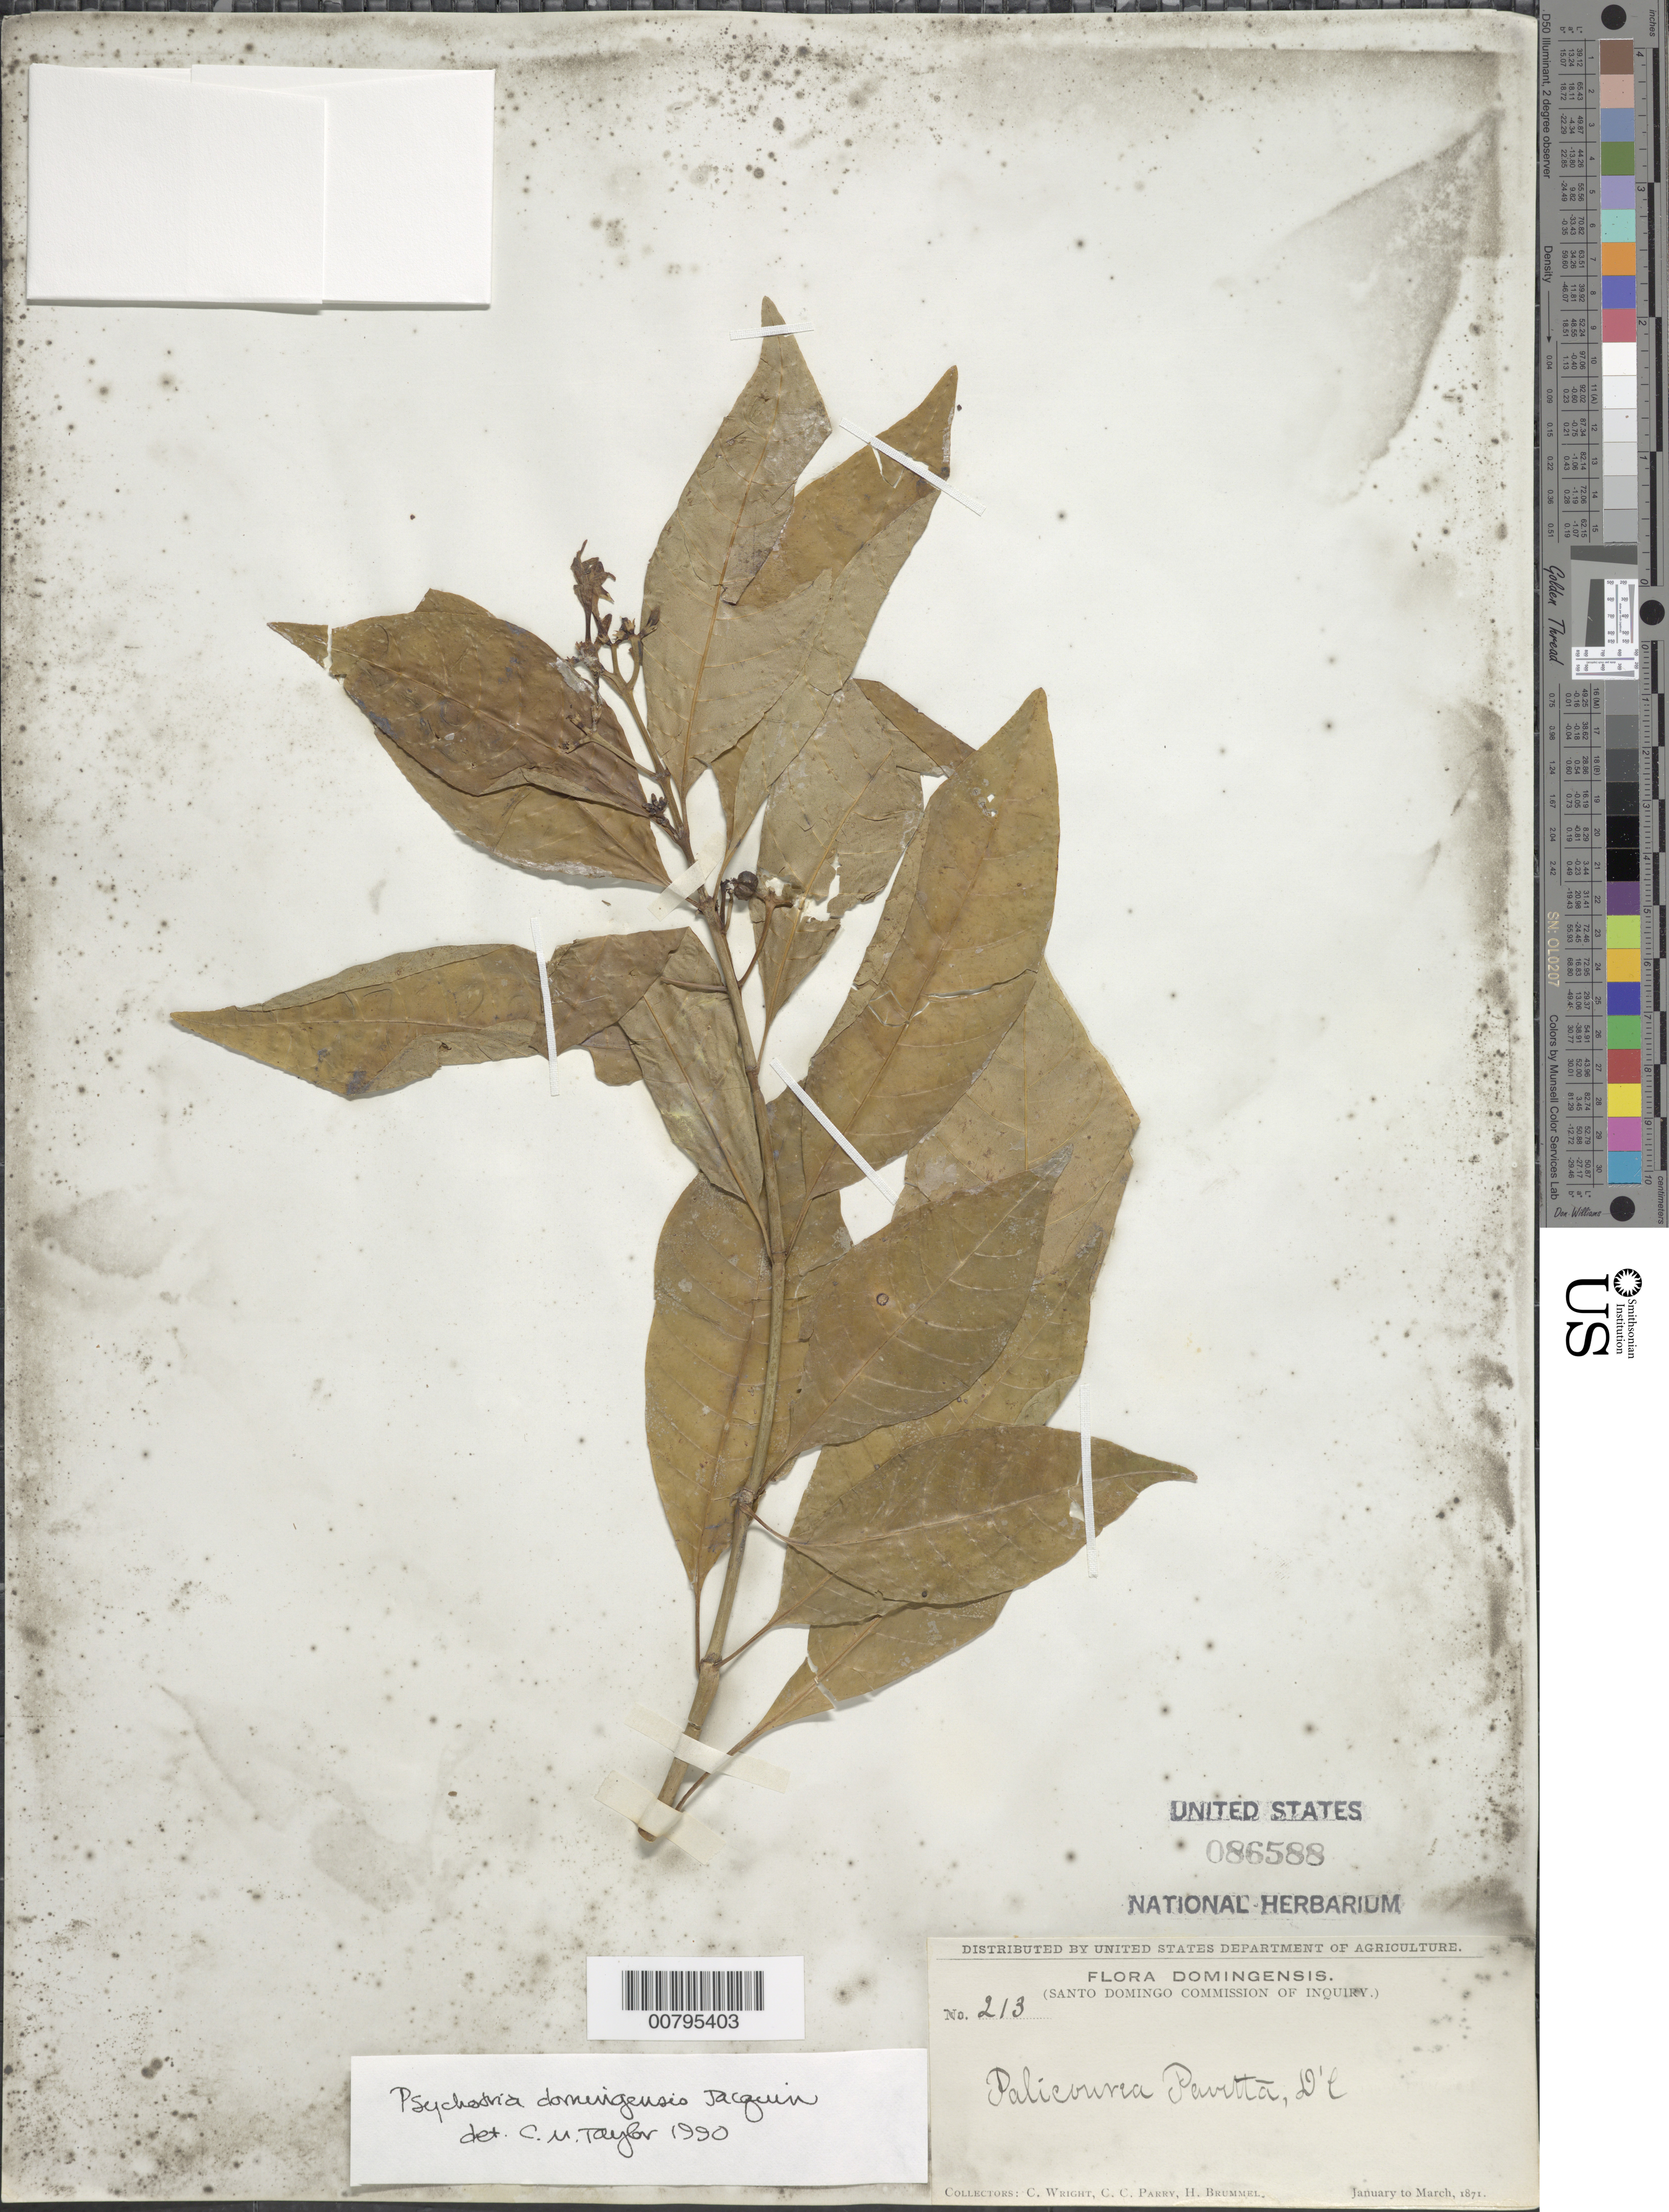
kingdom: Plantae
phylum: Tracheophyta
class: Magnoliopsida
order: Gentianales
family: Rubiaceae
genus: Psychotria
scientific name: Psychotria domingensis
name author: Jacq.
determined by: Taylor, Charlotte M.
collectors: C. Wright, C. C. Parry & H. Brummel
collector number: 213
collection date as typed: Jan 1871 to -- Mar 1871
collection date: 1871-01/1871-03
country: Dominican Republic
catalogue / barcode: US 86588